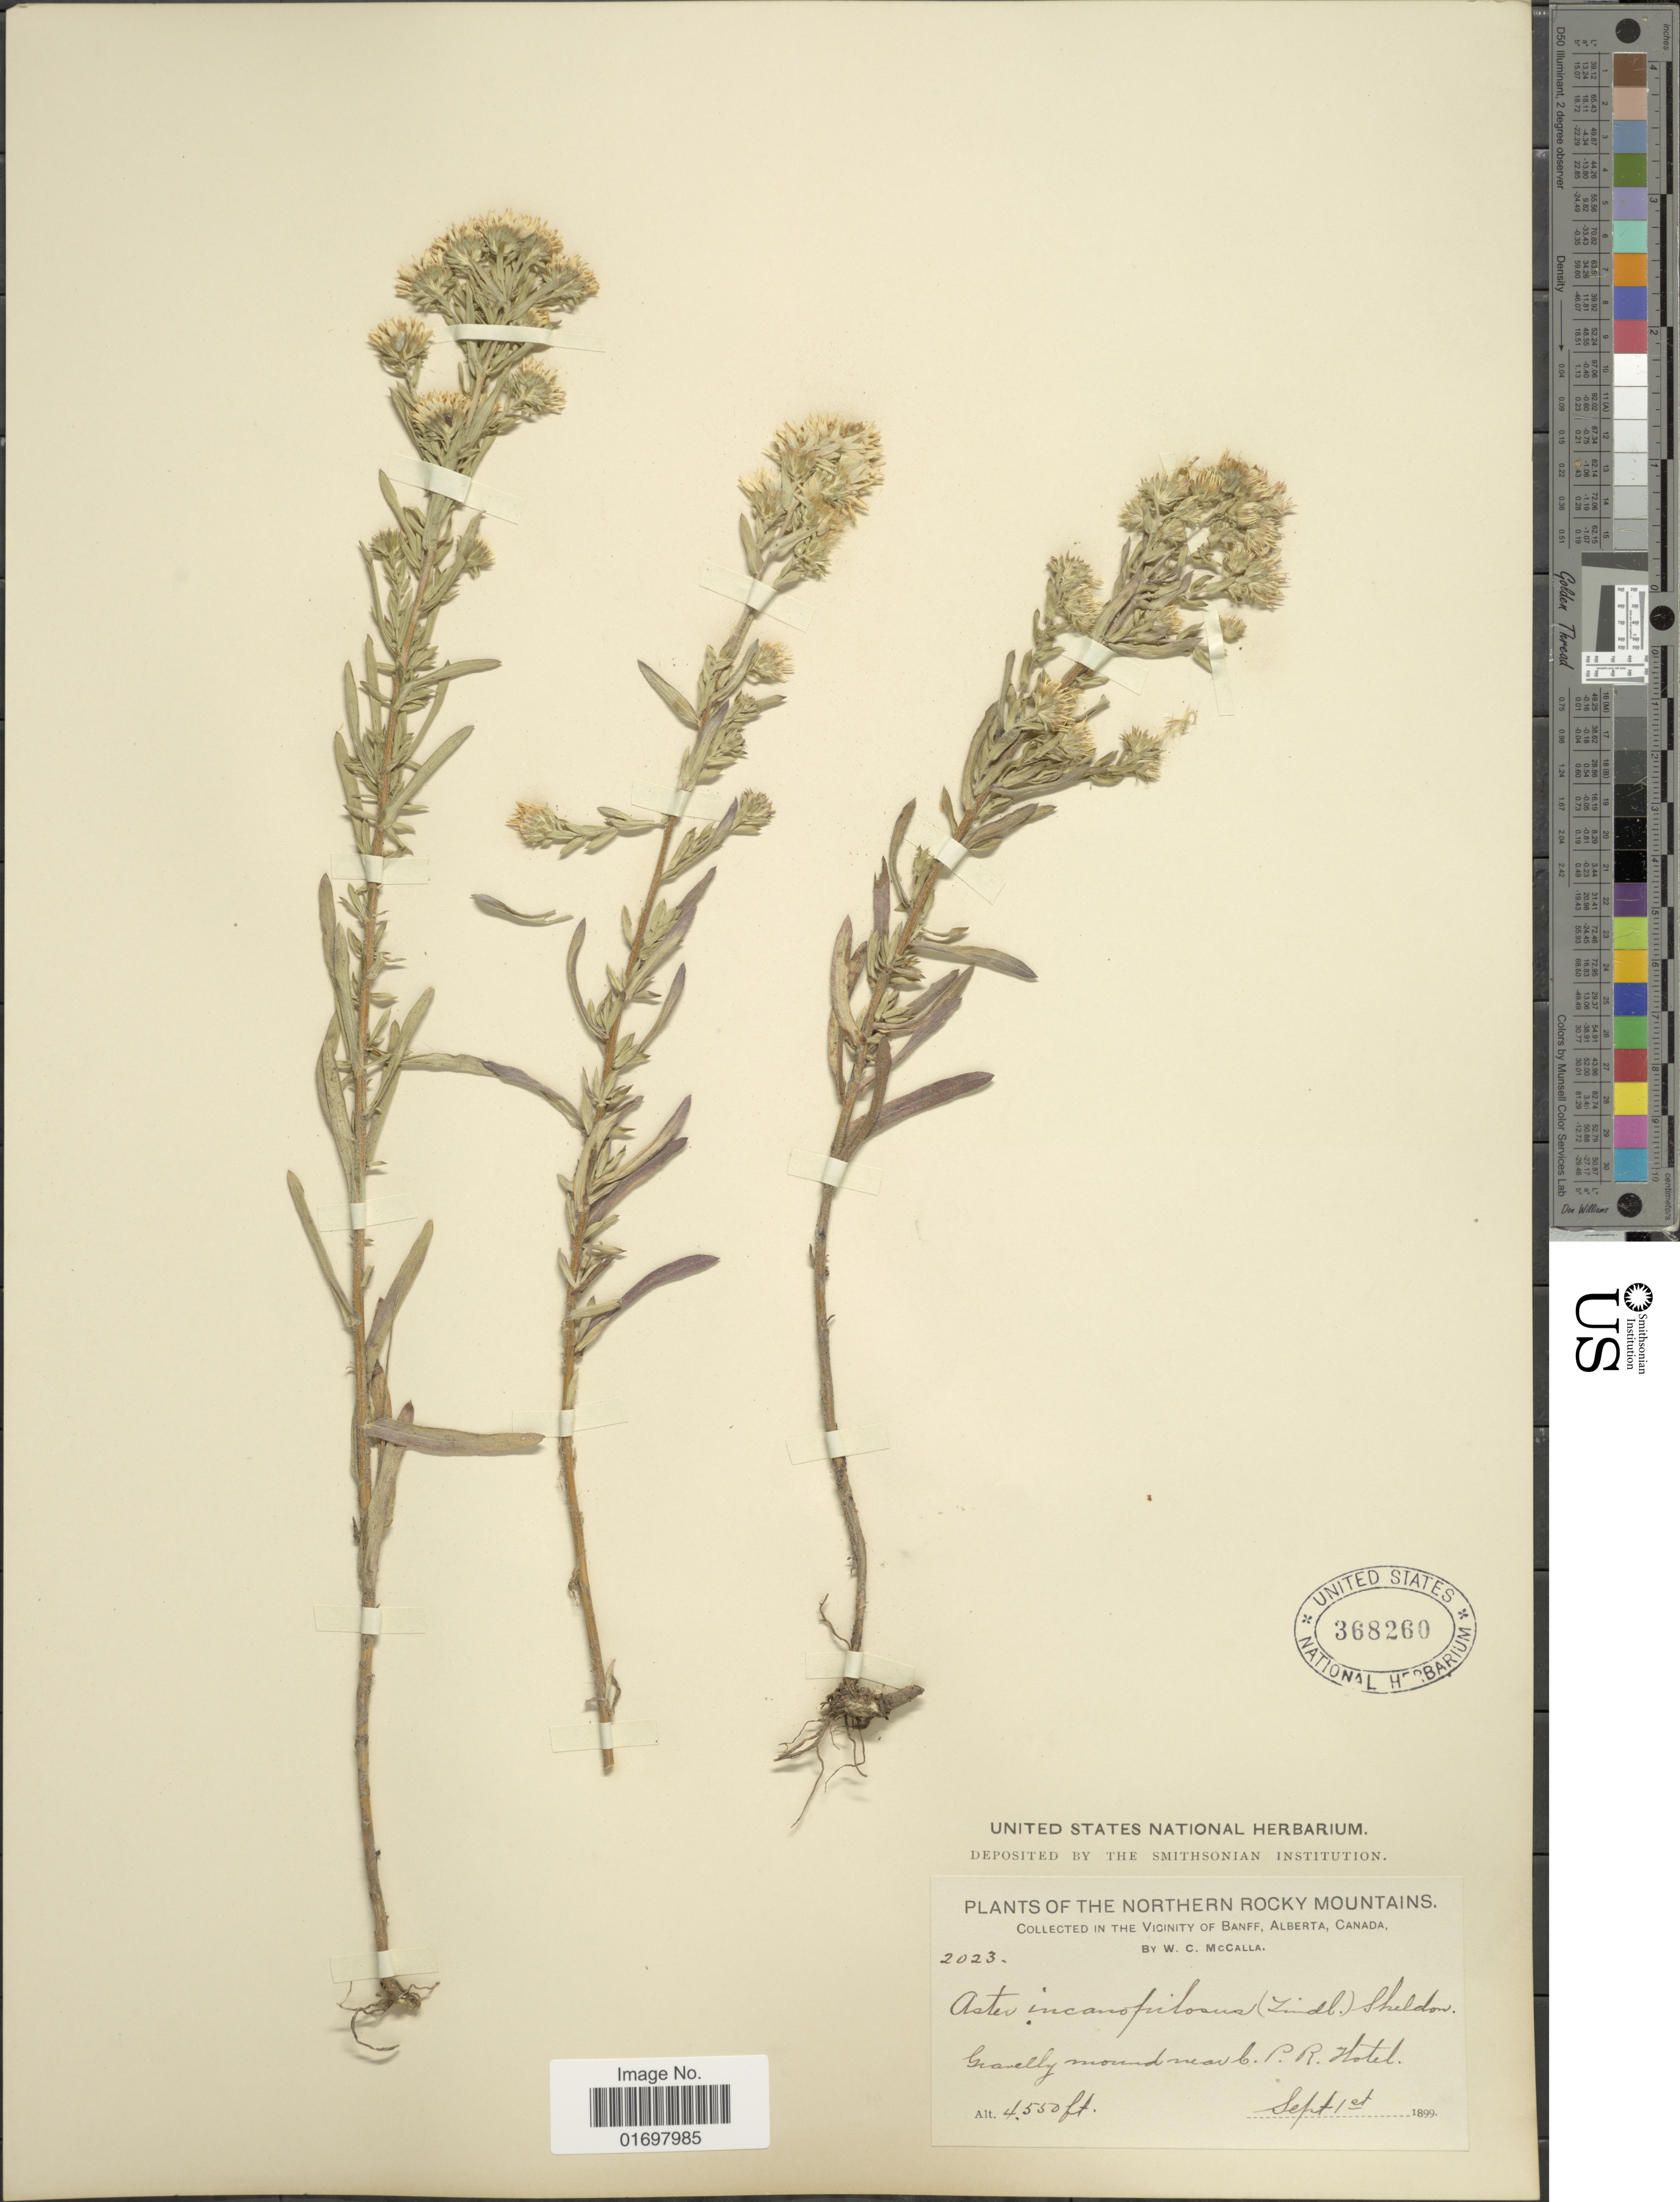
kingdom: Plantae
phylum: Tracheophyta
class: Magnoliopsida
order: Asterales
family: Asteraceae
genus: Symphyotrichum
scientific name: Symphyotrichum falcatum var. commutatum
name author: (Torr. & A. Gray) G.L. Nesom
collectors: W. McCalla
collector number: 2023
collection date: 1899-09-01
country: Canada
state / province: Alberta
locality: Vicinity of Banff, Alberta, Canada. Northern Rocky Mountains, Gravelly mound near b. P. R. Hotel.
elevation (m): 1387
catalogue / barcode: US 368260